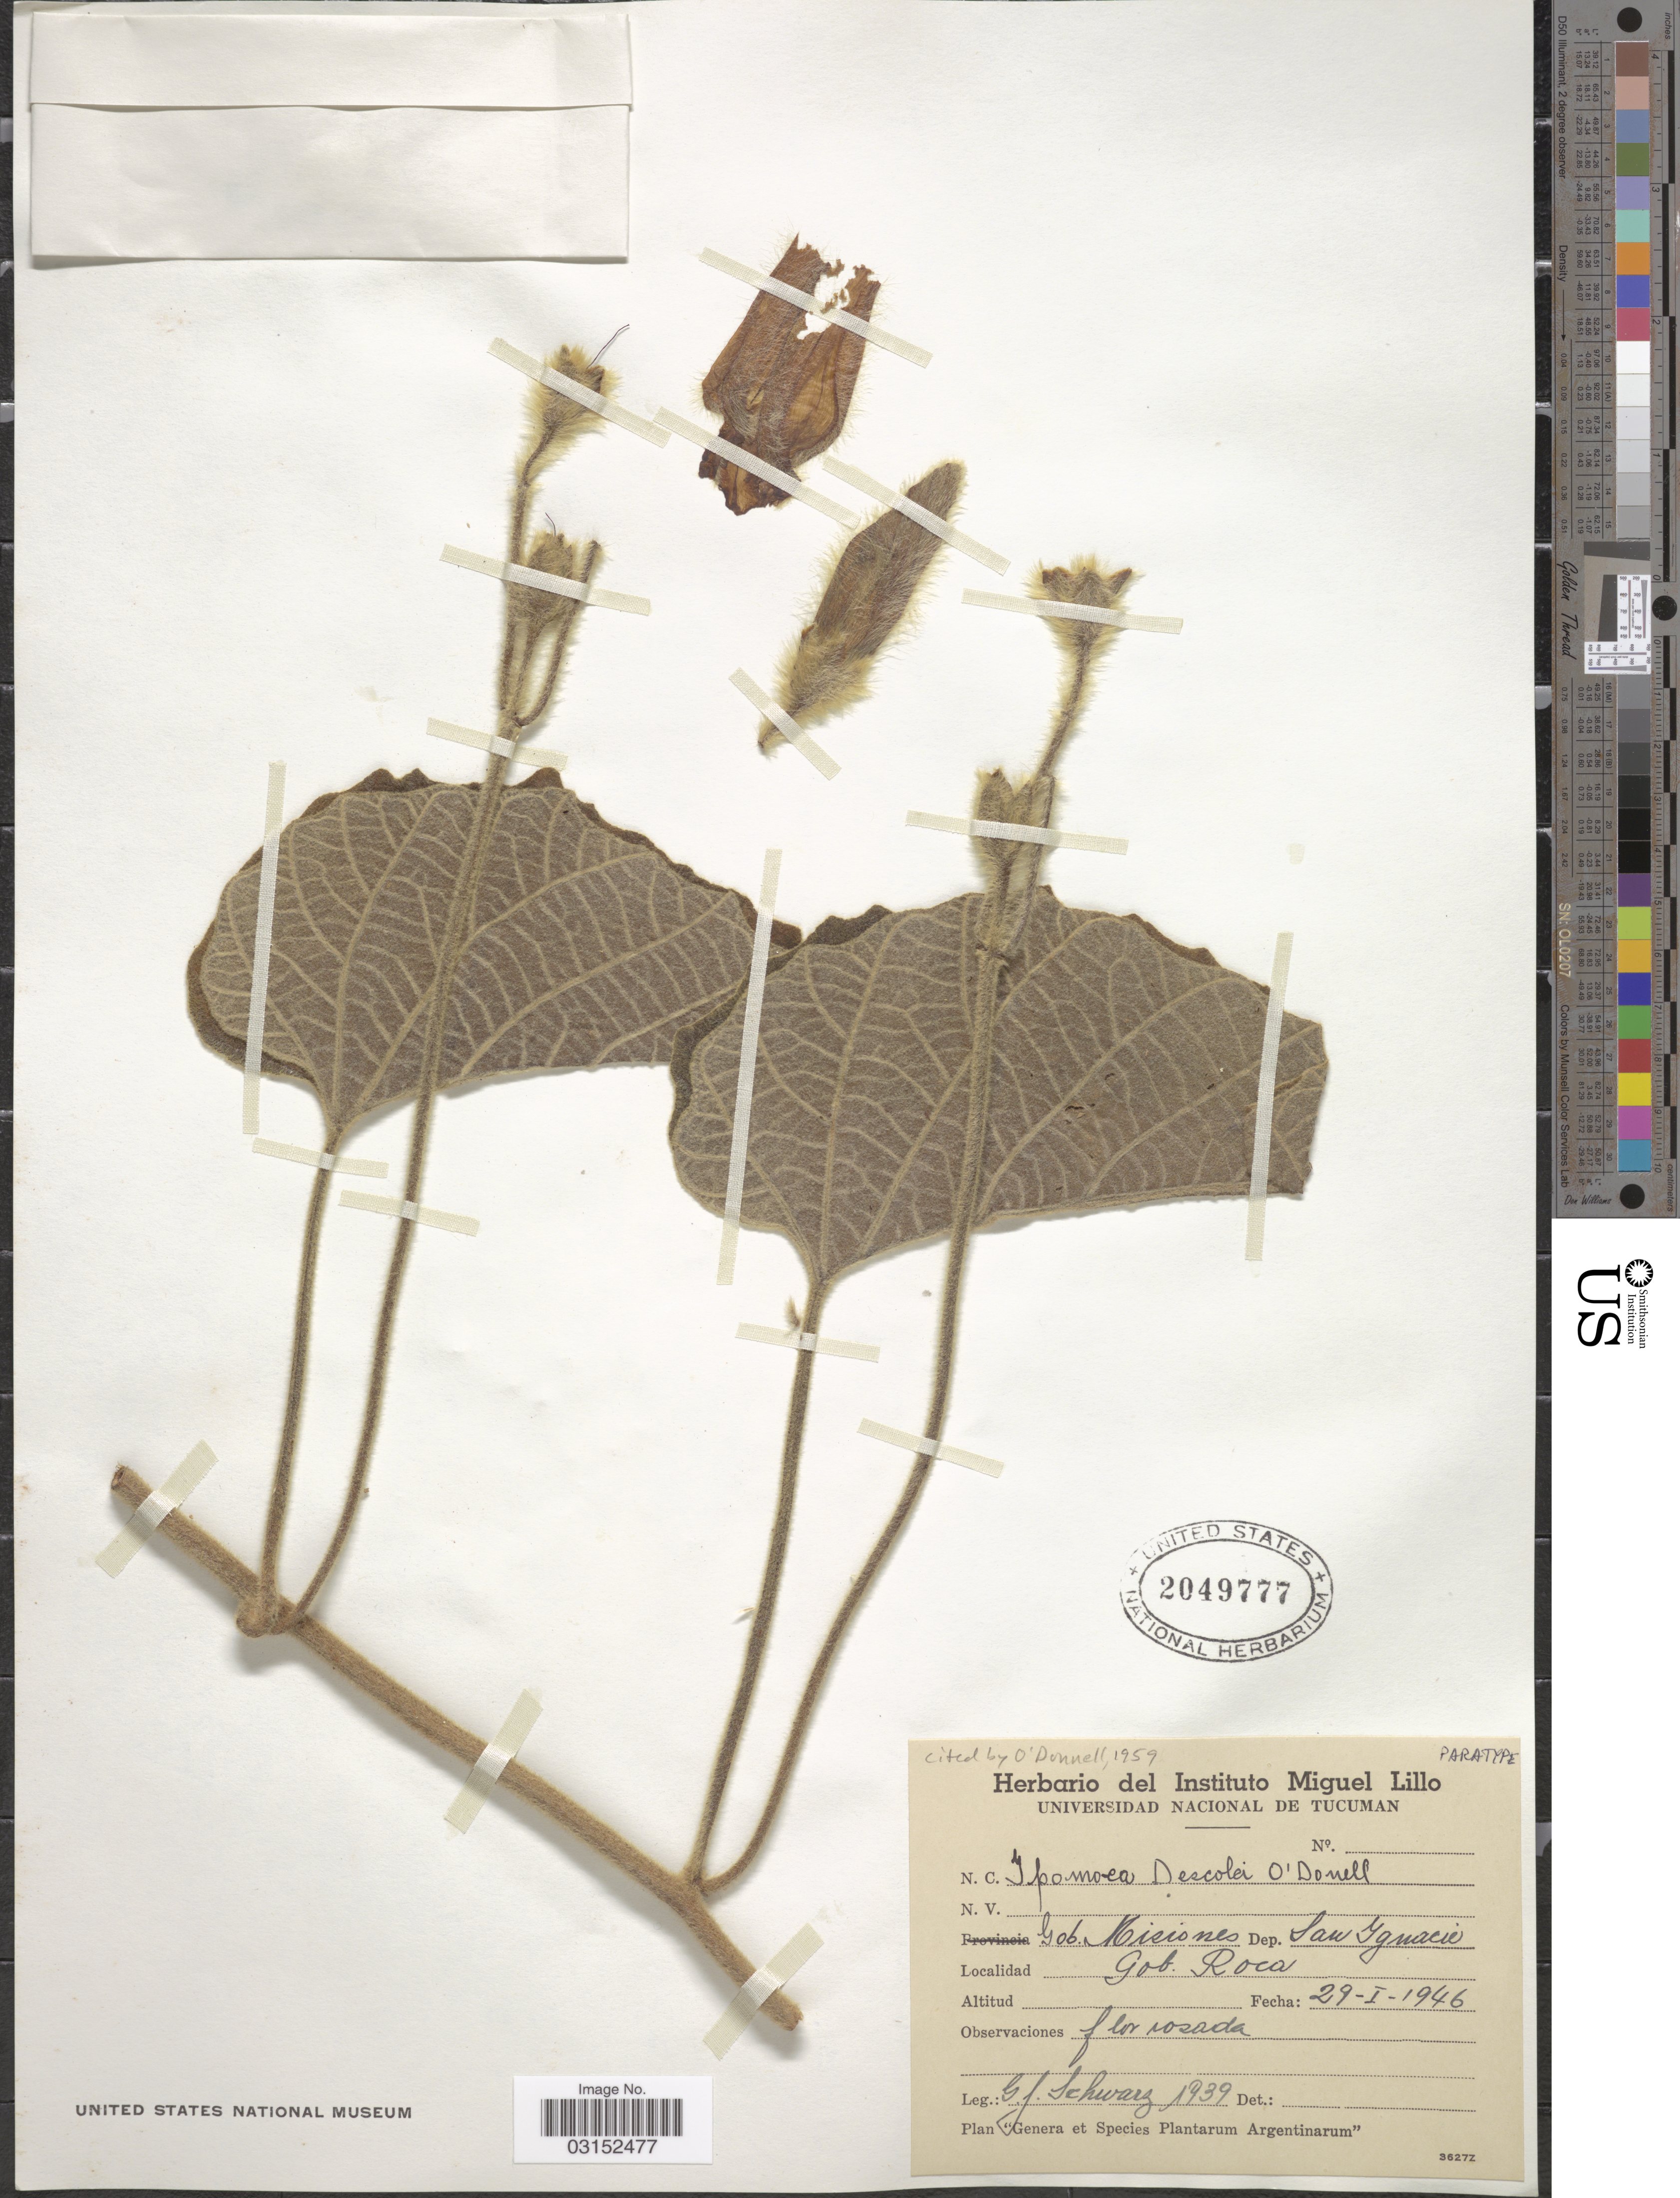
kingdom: Plantae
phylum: Tracheophyta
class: Magnoliopsida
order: Solanales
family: Convolvulaceae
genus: Ipomoea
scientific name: Ipomoea descolei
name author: O'Donell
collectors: G. J. Schwarz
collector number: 1939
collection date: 1946-01-29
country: Argentina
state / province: Misiones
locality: Gob. Misiones, Dep. San Ignacio, Gob. Roca.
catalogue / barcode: US 2049777